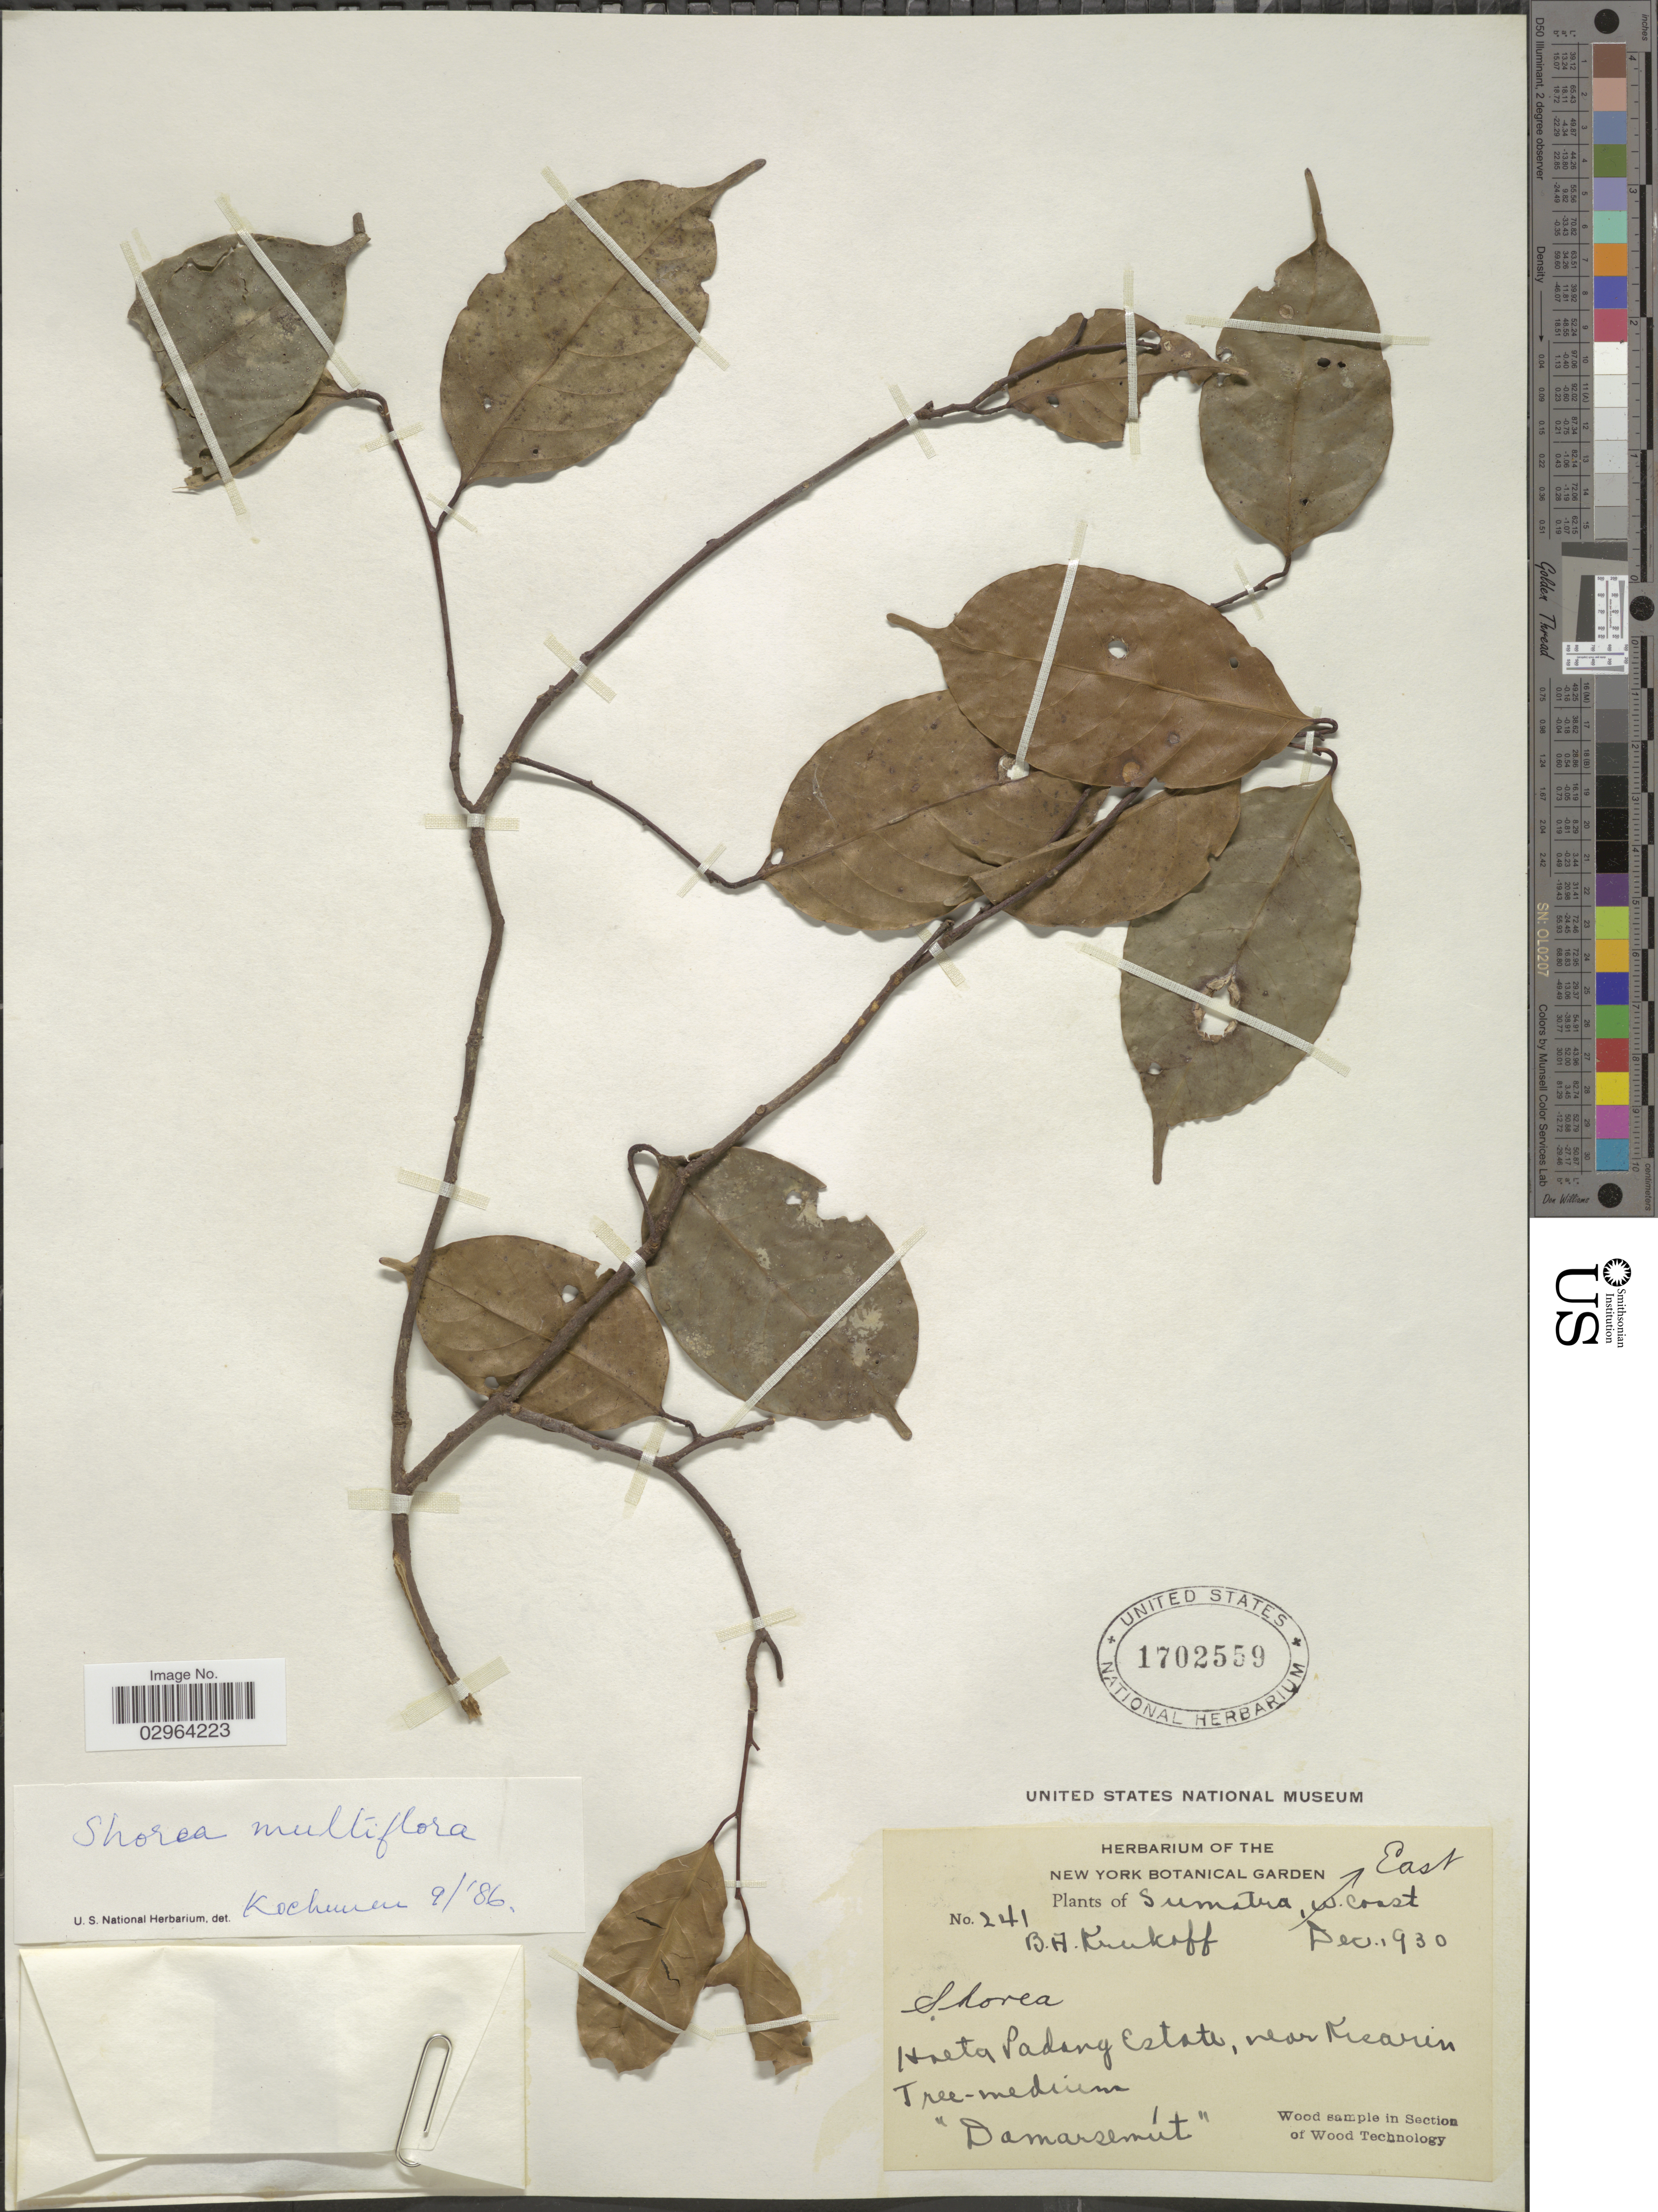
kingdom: Plantae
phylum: Tracheophyta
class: Magnoliopsida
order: Malvales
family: Dipterocarpaceae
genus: Richetia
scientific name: Richetia multiflora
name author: (Burck) P.S. Ashton & J. Heck.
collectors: B. A. Krukoff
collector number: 241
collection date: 1930-12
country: Indonesia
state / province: Sumatra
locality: Haeta Sadang Estate, near Kisarin. East coast.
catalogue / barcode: US 1702559